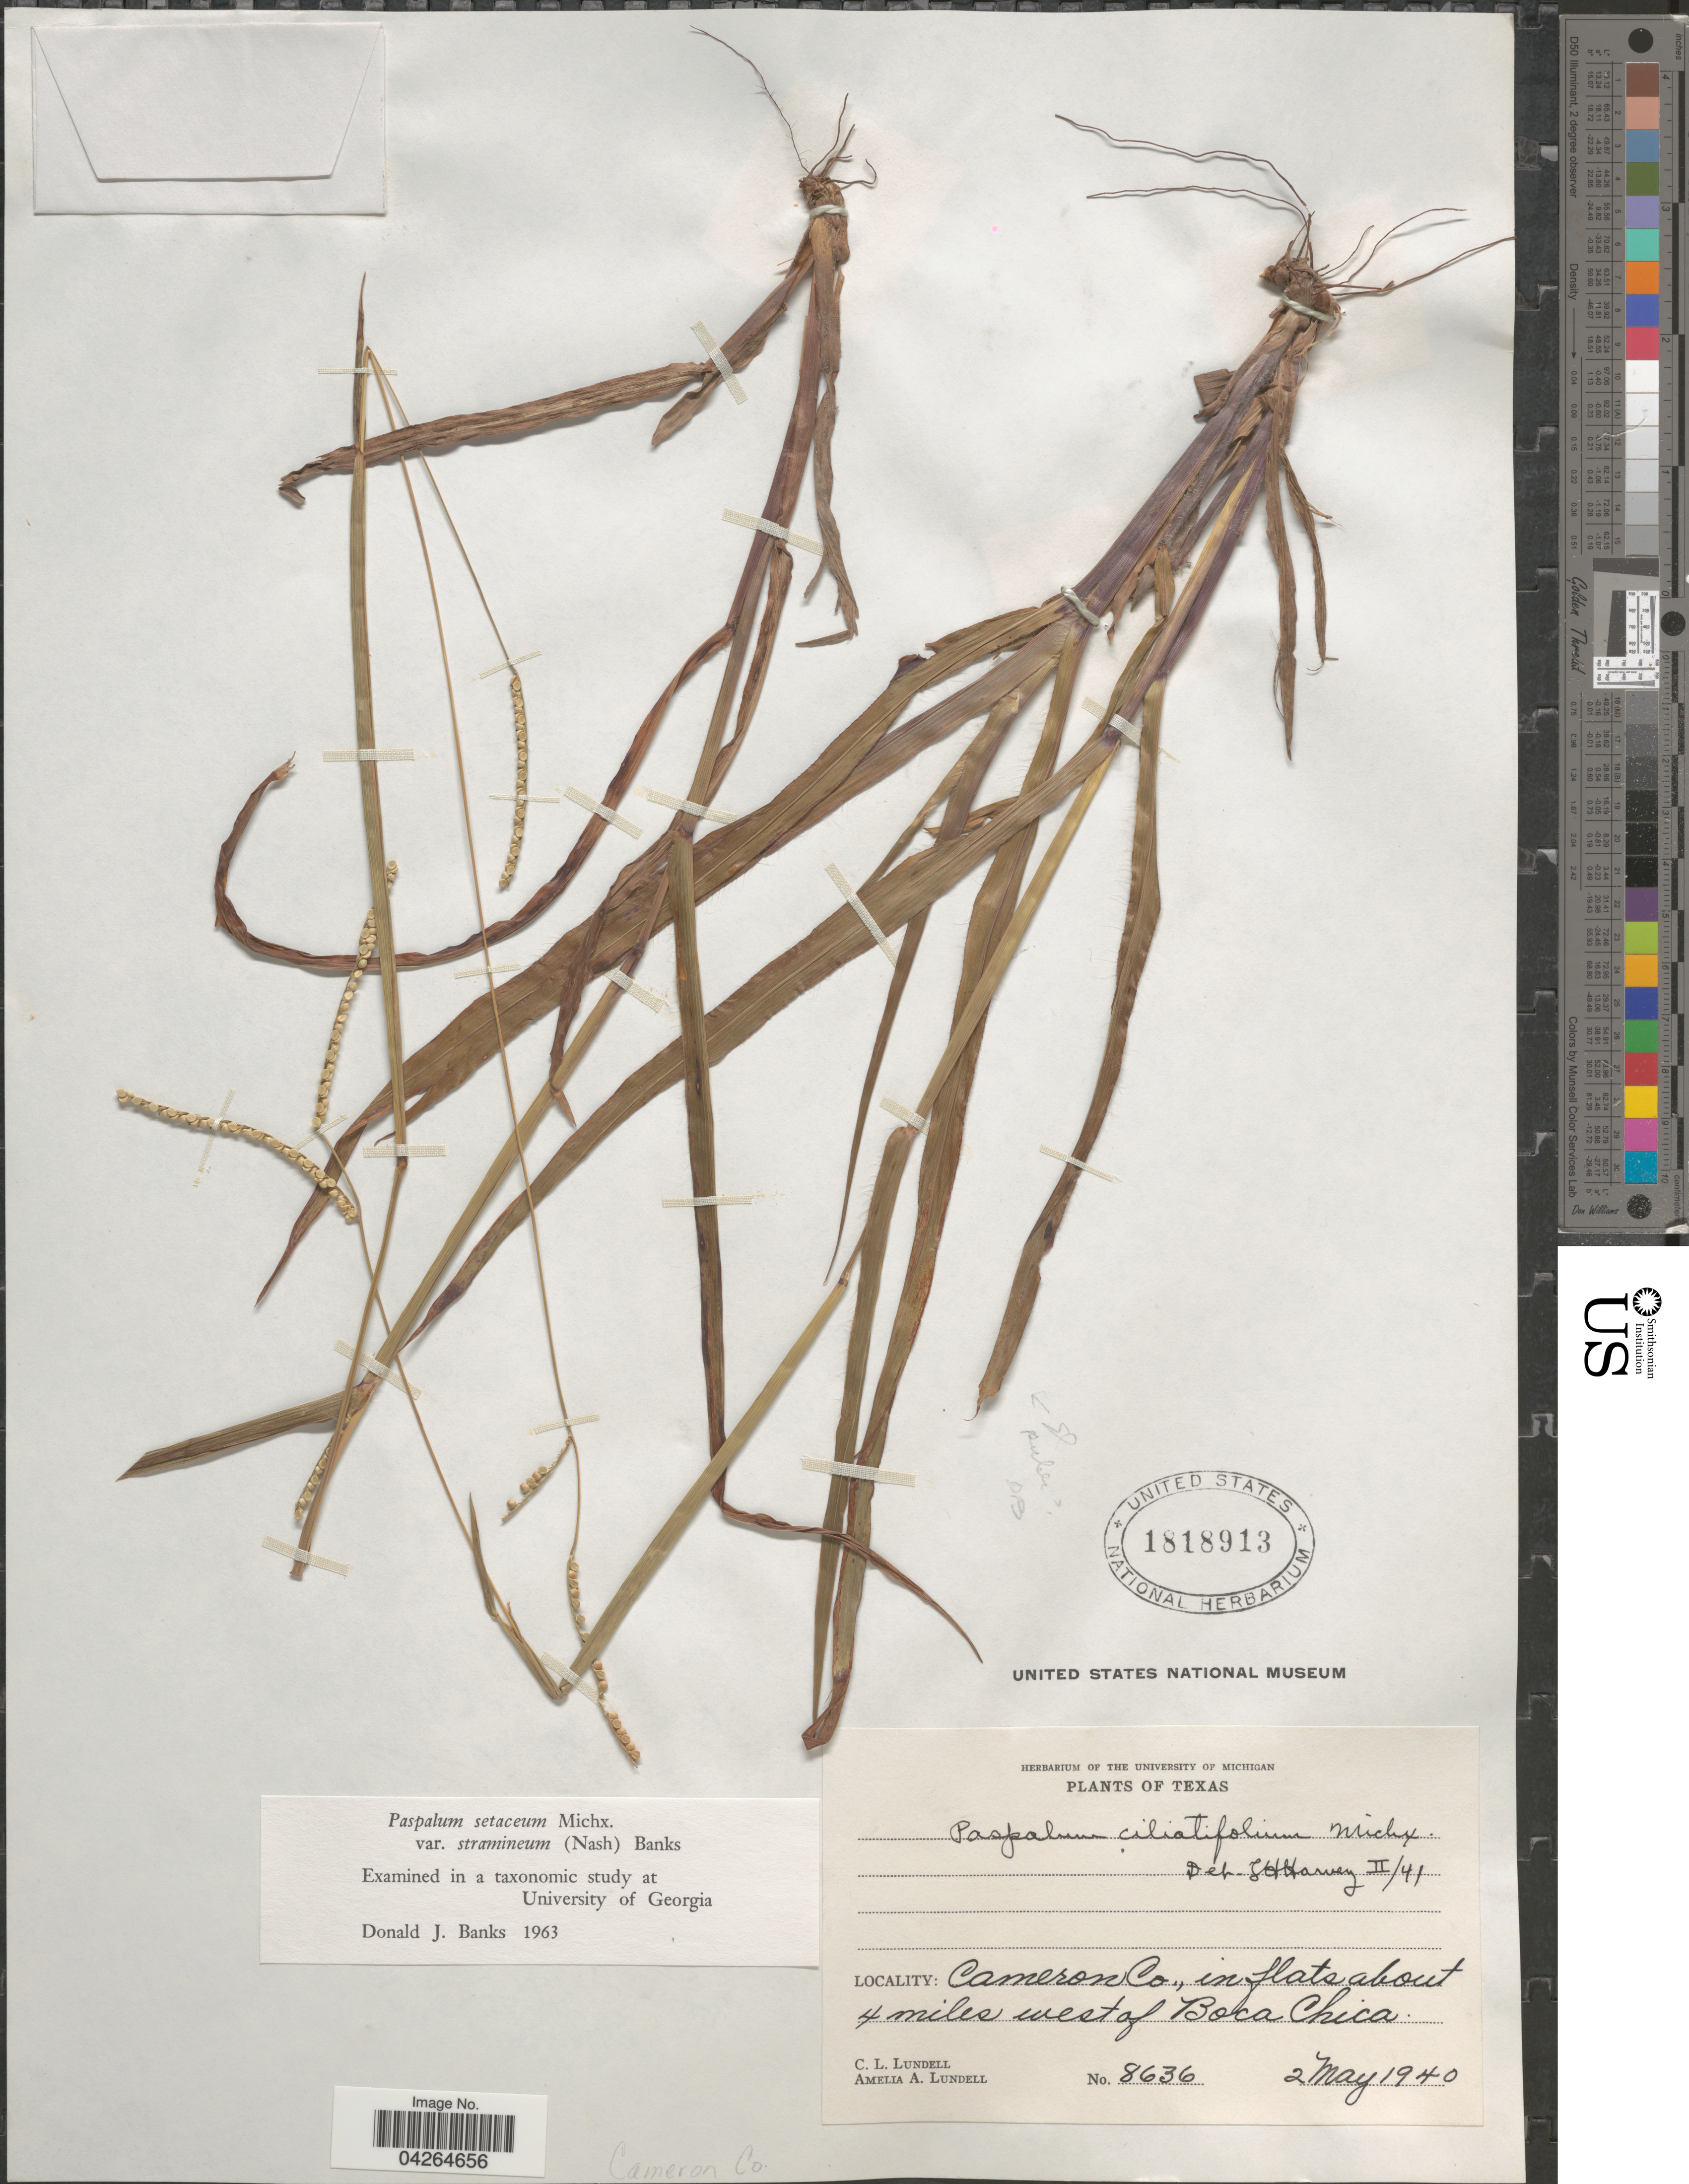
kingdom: Plantae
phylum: Tracheophyta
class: Liliopsida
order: Poales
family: Poaceae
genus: Paspalum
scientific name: Paspalum setaceum var. stramineum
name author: (Nash) D.J. Banks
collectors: C. L. Lundell & A. A. Lundell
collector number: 8636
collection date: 1940-05-02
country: United States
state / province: Texas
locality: Cameron Co., in flats about 4 miles west of Boca Chica.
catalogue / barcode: US 1818913